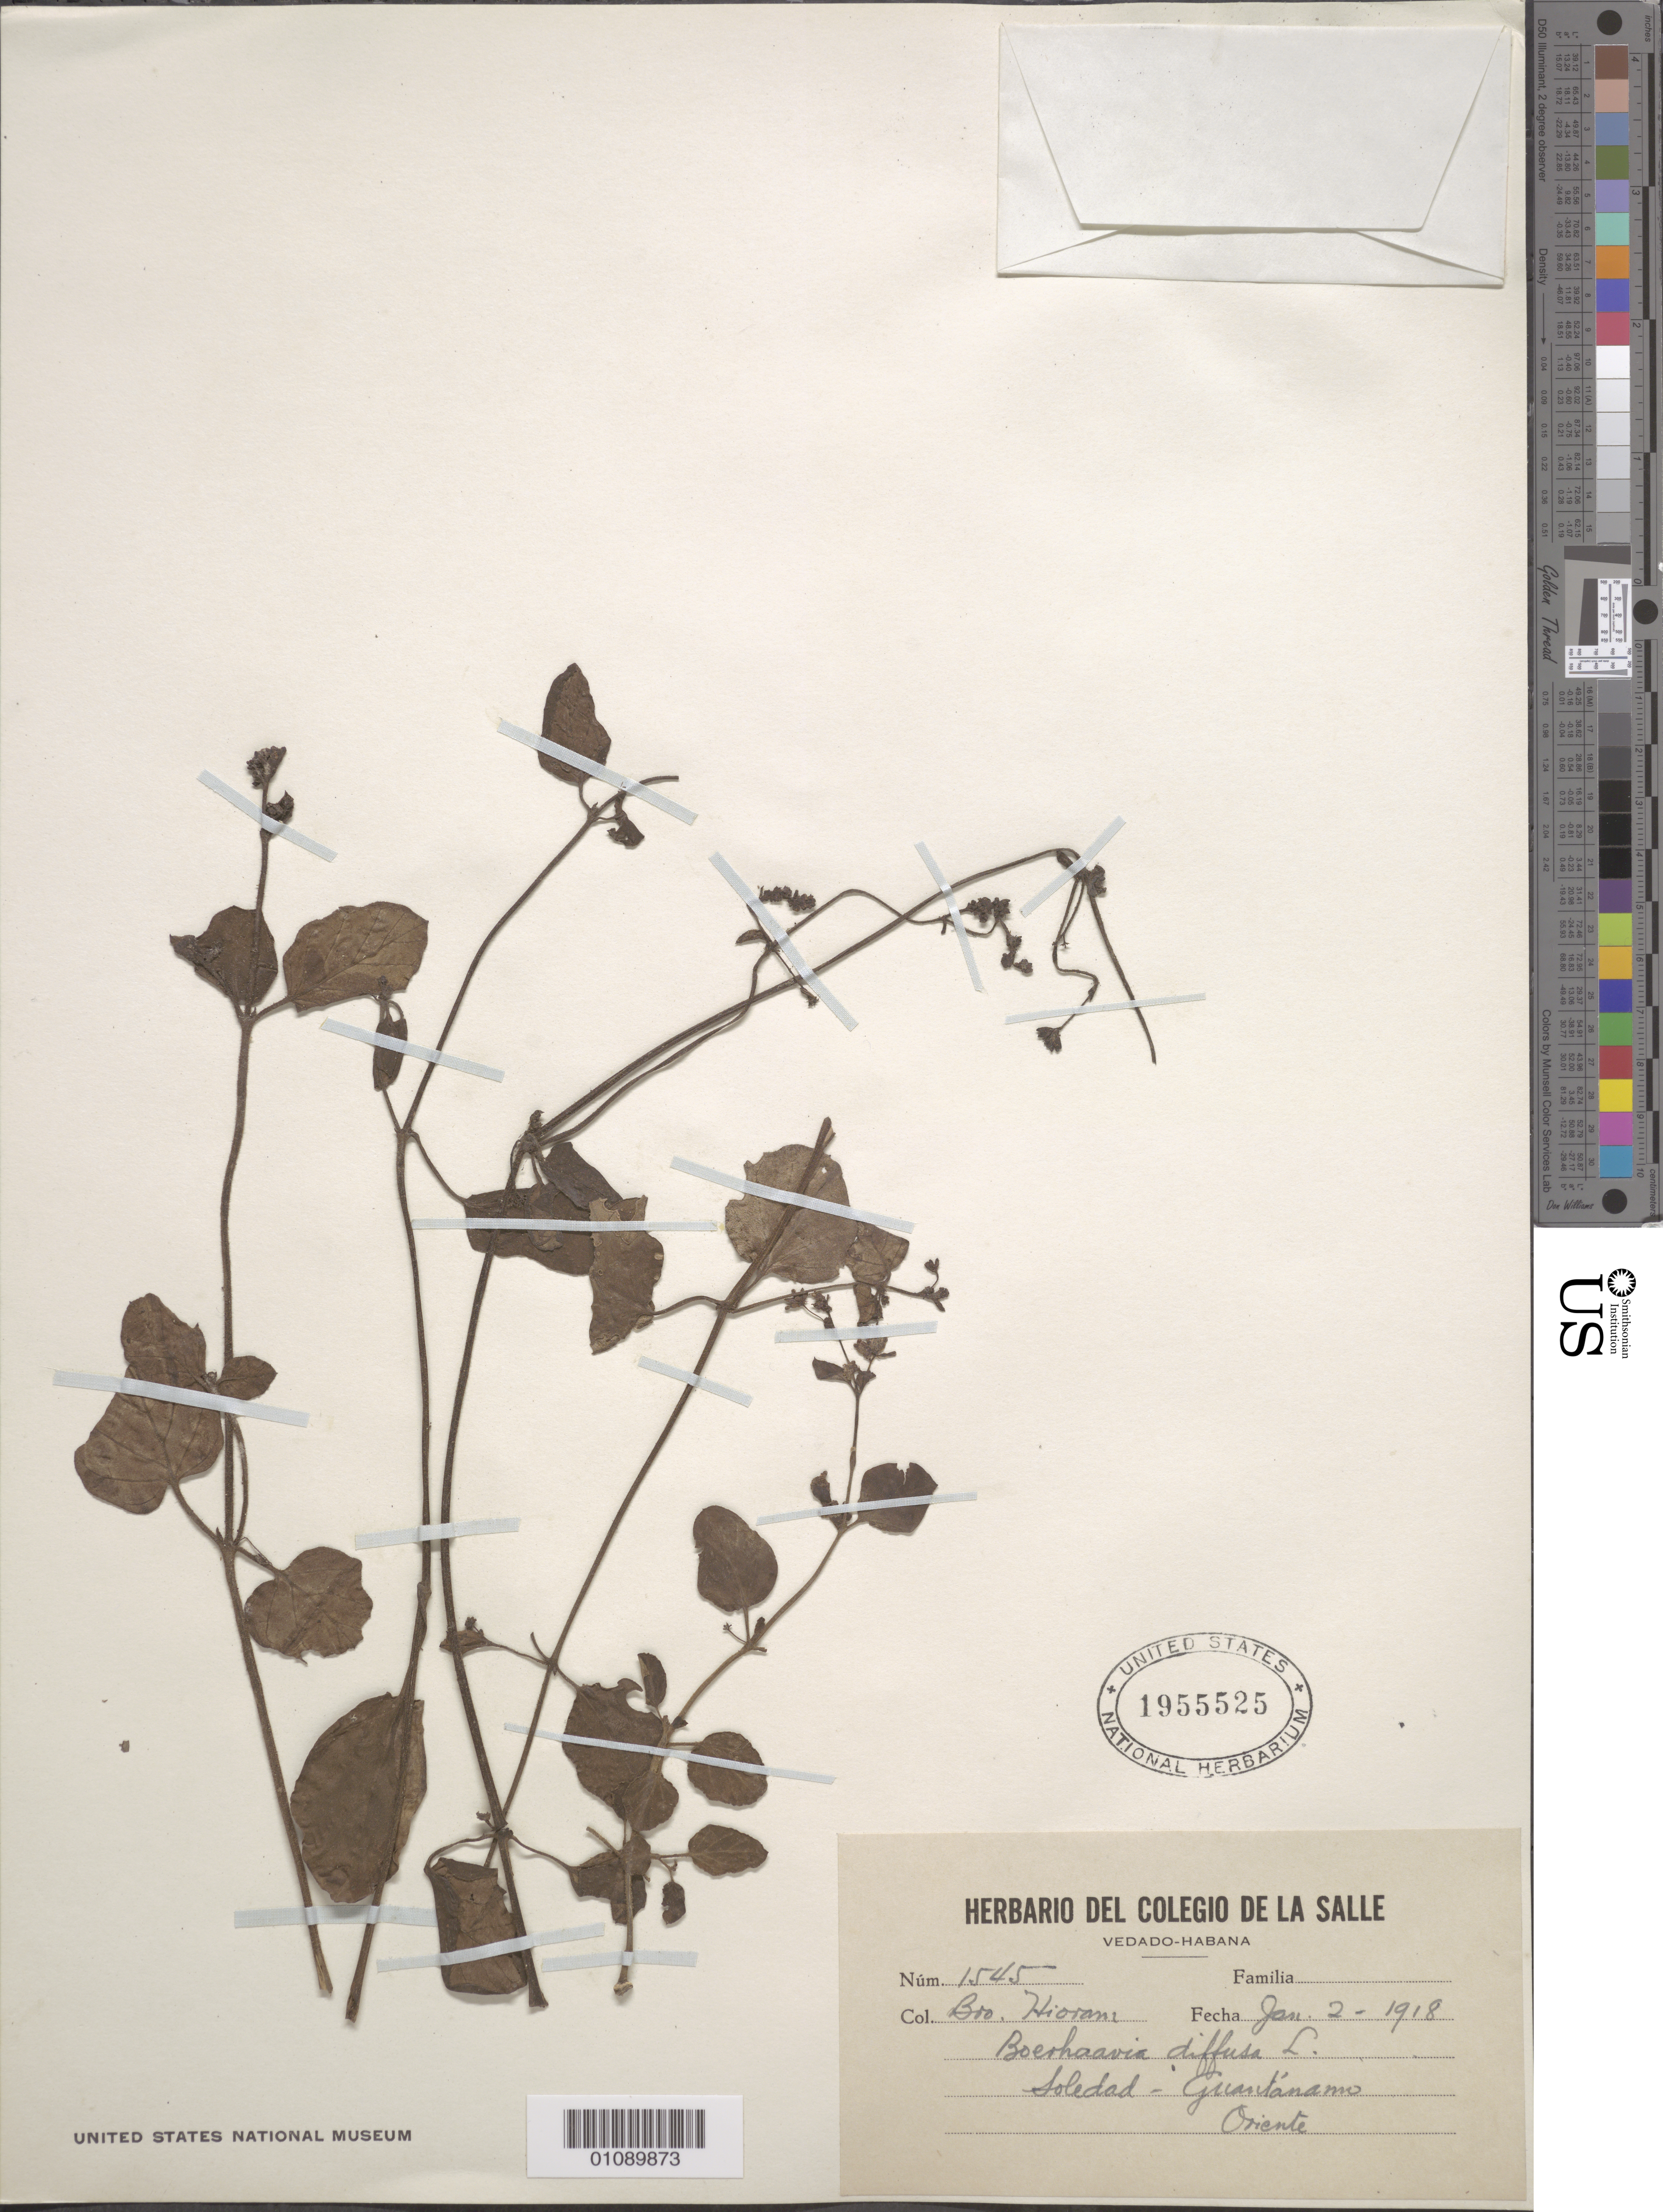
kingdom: Plantae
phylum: Tracheophyta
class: Magnoliopsida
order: Caryophyllales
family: Nyctaginaceae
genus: Boerhavia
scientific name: Boerhavia diffusa var. diffusa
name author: L.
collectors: Bro. Hioram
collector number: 1545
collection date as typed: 02 Jan 1918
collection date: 1918-01-02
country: Cuba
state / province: Guantánamo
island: Cuba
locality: Oriente, Guantánamo-Soledad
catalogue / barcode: US 1955525